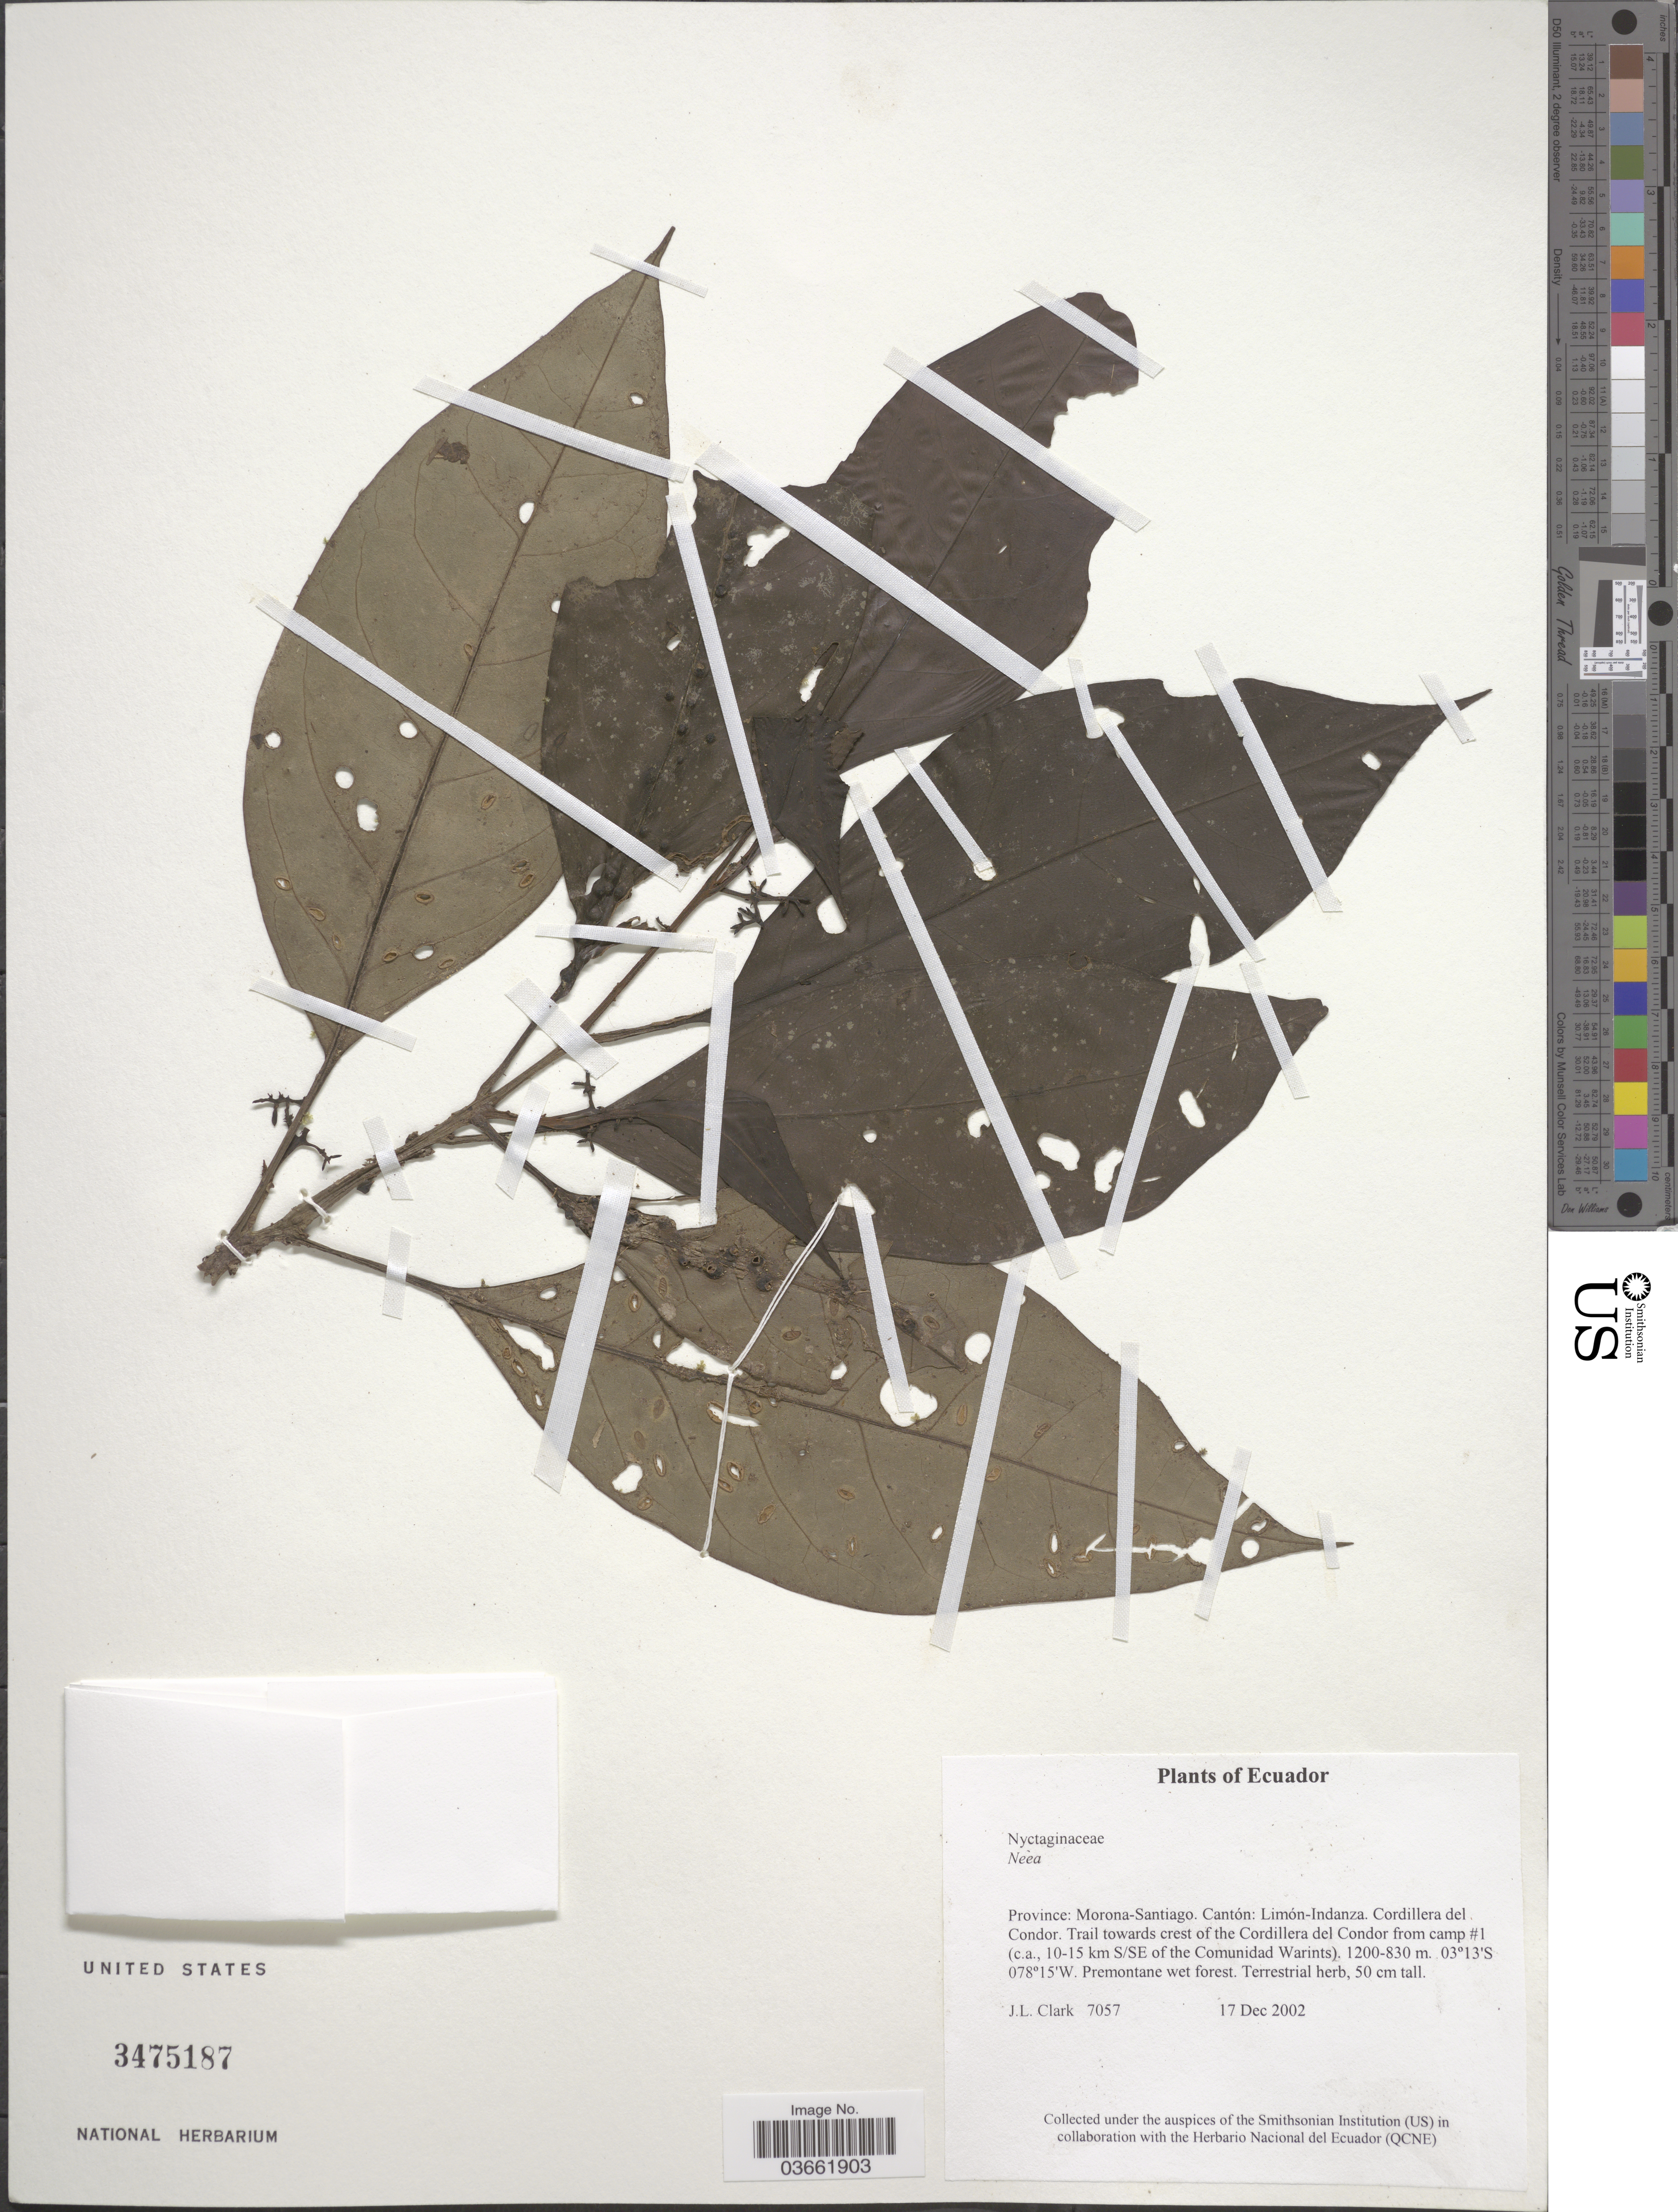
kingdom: Plantae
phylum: Tracheophyta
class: Magnoliopsida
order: Caryophyllales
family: Nyctaginaceae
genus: Neea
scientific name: Neea sp.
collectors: J. L. Clark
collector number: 7057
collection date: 2002-12-17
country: Ecuador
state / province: Morona-Santiago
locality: Cantón: Limón-Indanza. Cordillera del Condor. Trail towards crest of the Cordillera del Condor from camp #1 (ca., 10-15 km S/SE of the Comunidad Warints).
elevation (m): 830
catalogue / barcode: US 3475187